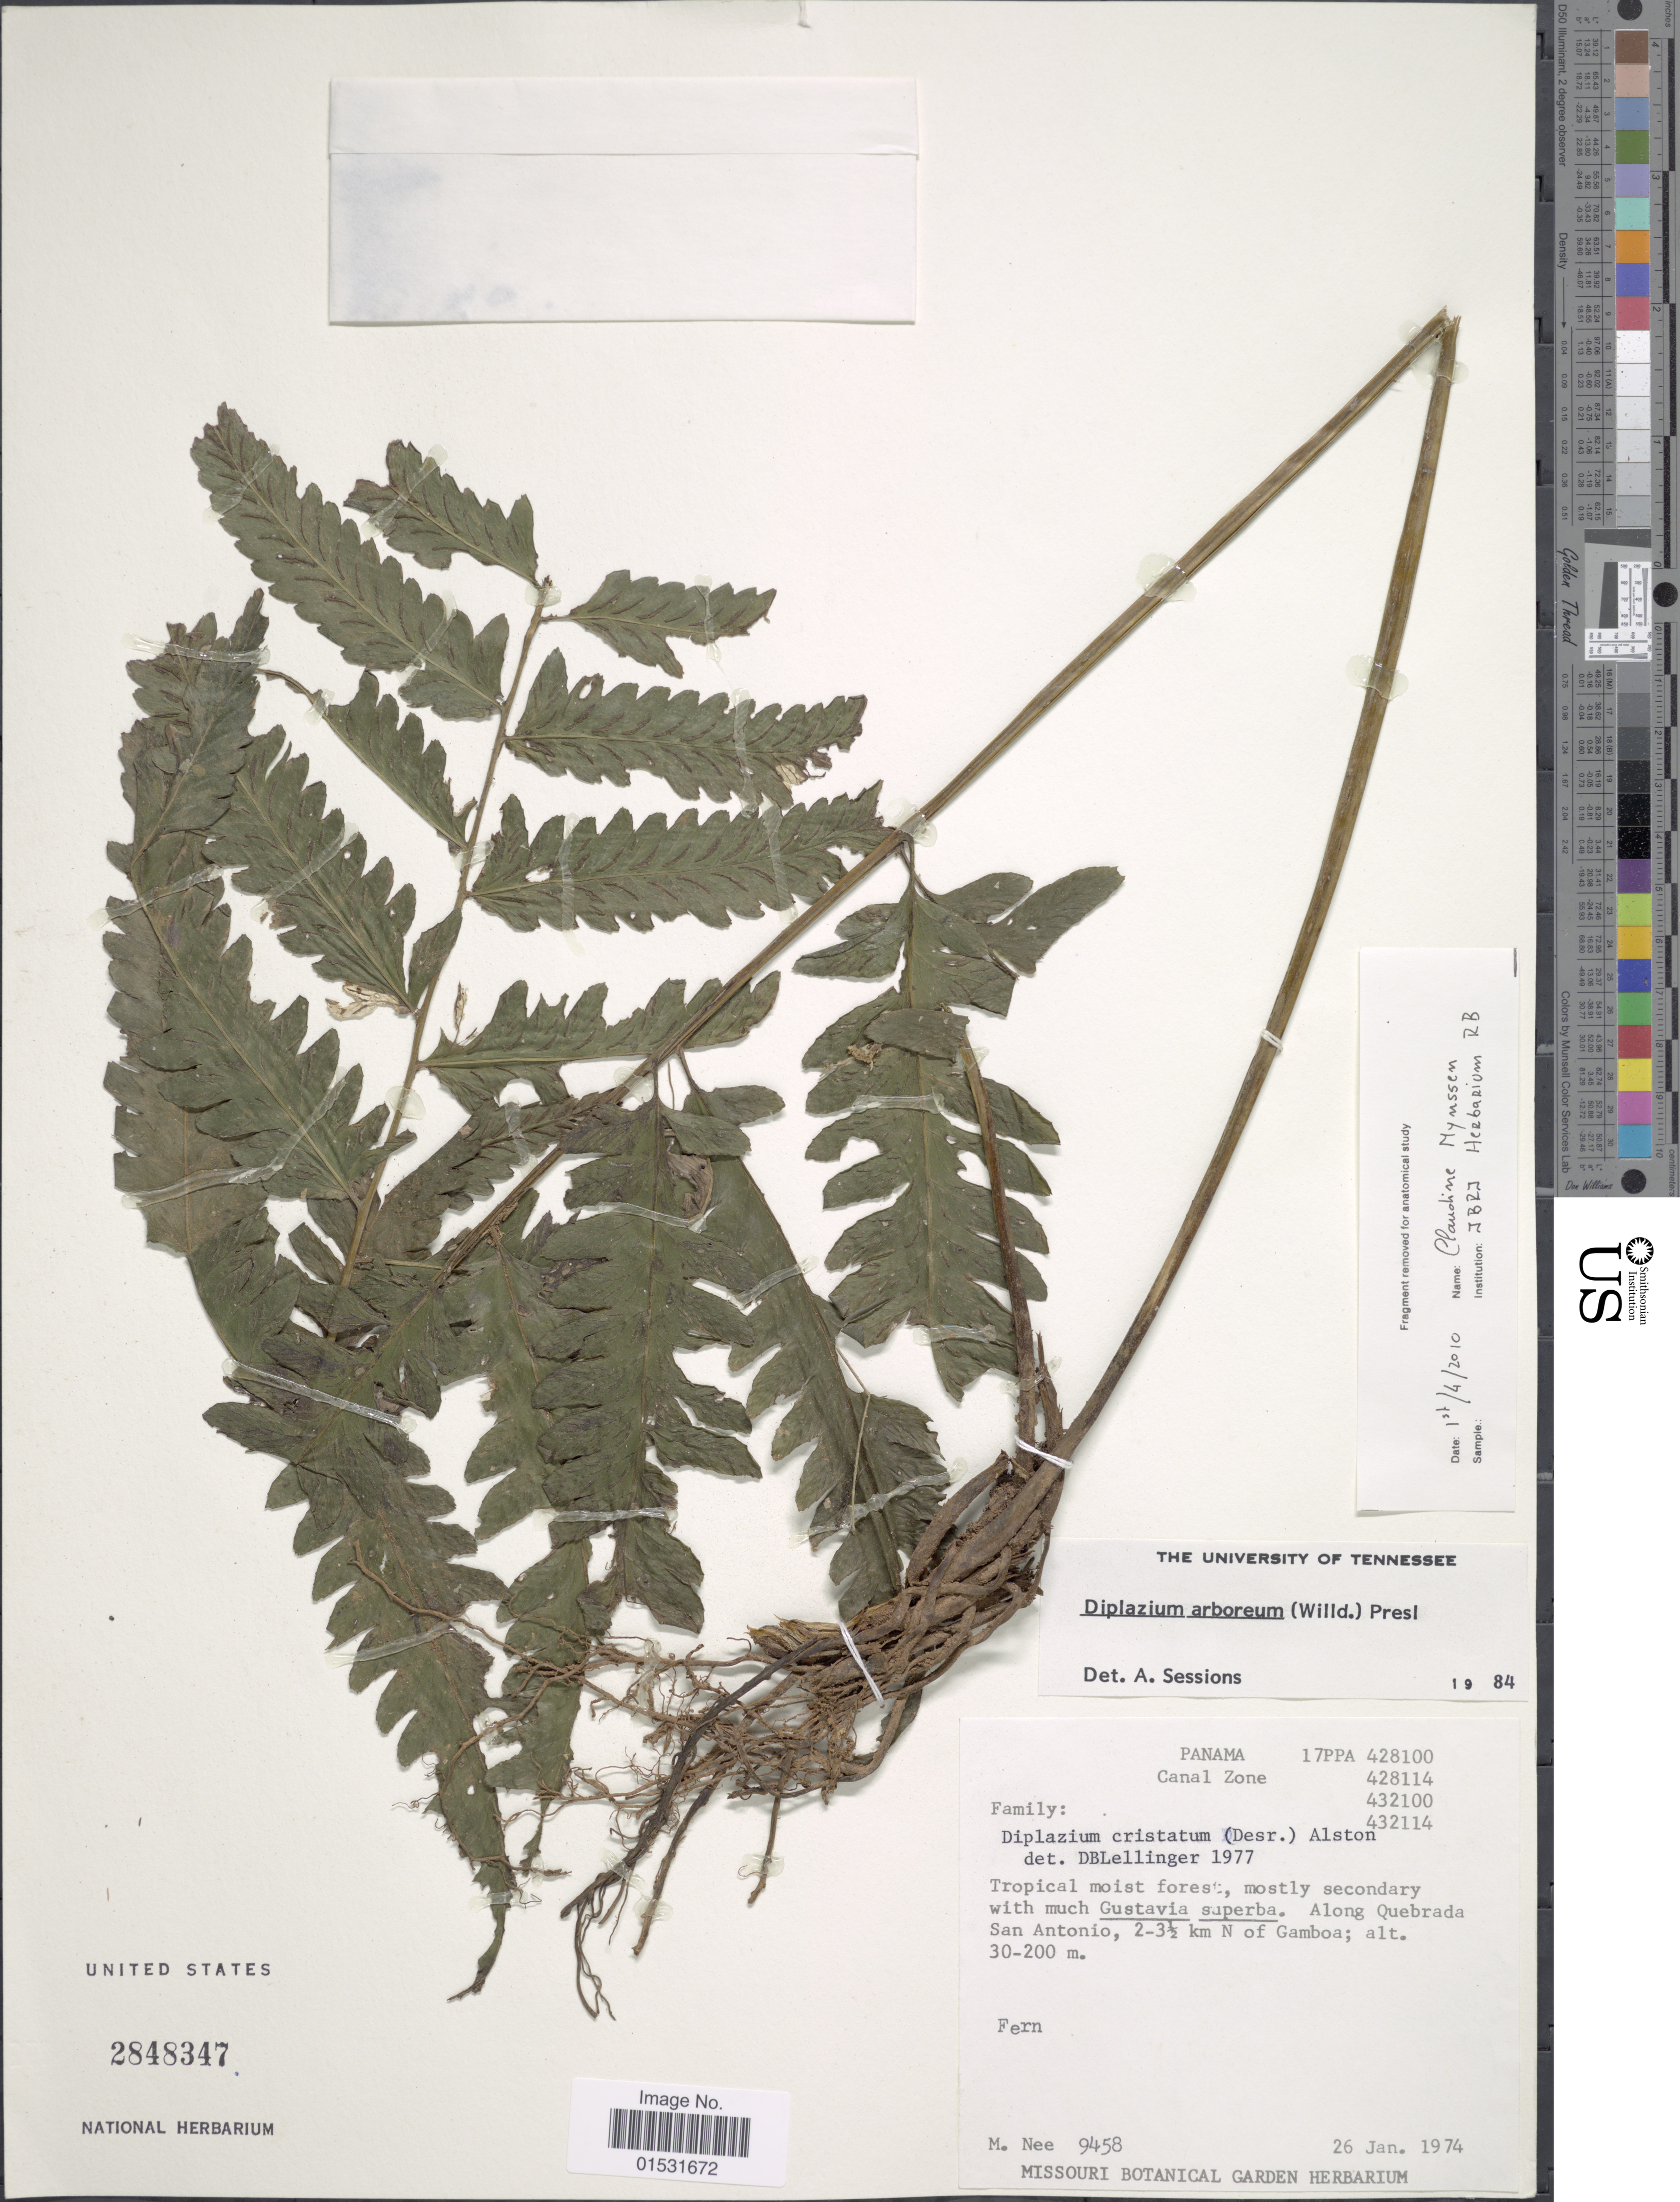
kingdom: Plantae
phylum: Tracheophyta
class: Polypodiopsida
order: Polypodiales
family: Athyriaceae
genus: Diplazium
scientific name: Diplazium cristatum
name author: (Desr.) Alston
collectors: M. Nee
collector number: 9458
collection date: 1974-01-26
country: Panama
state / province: Colón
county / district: Canal Zone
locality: Canal Zone. Along Quebrada San Antonio, 2-3 1/2 km N of Gamboa.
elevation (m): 30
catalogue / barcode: US 2848347